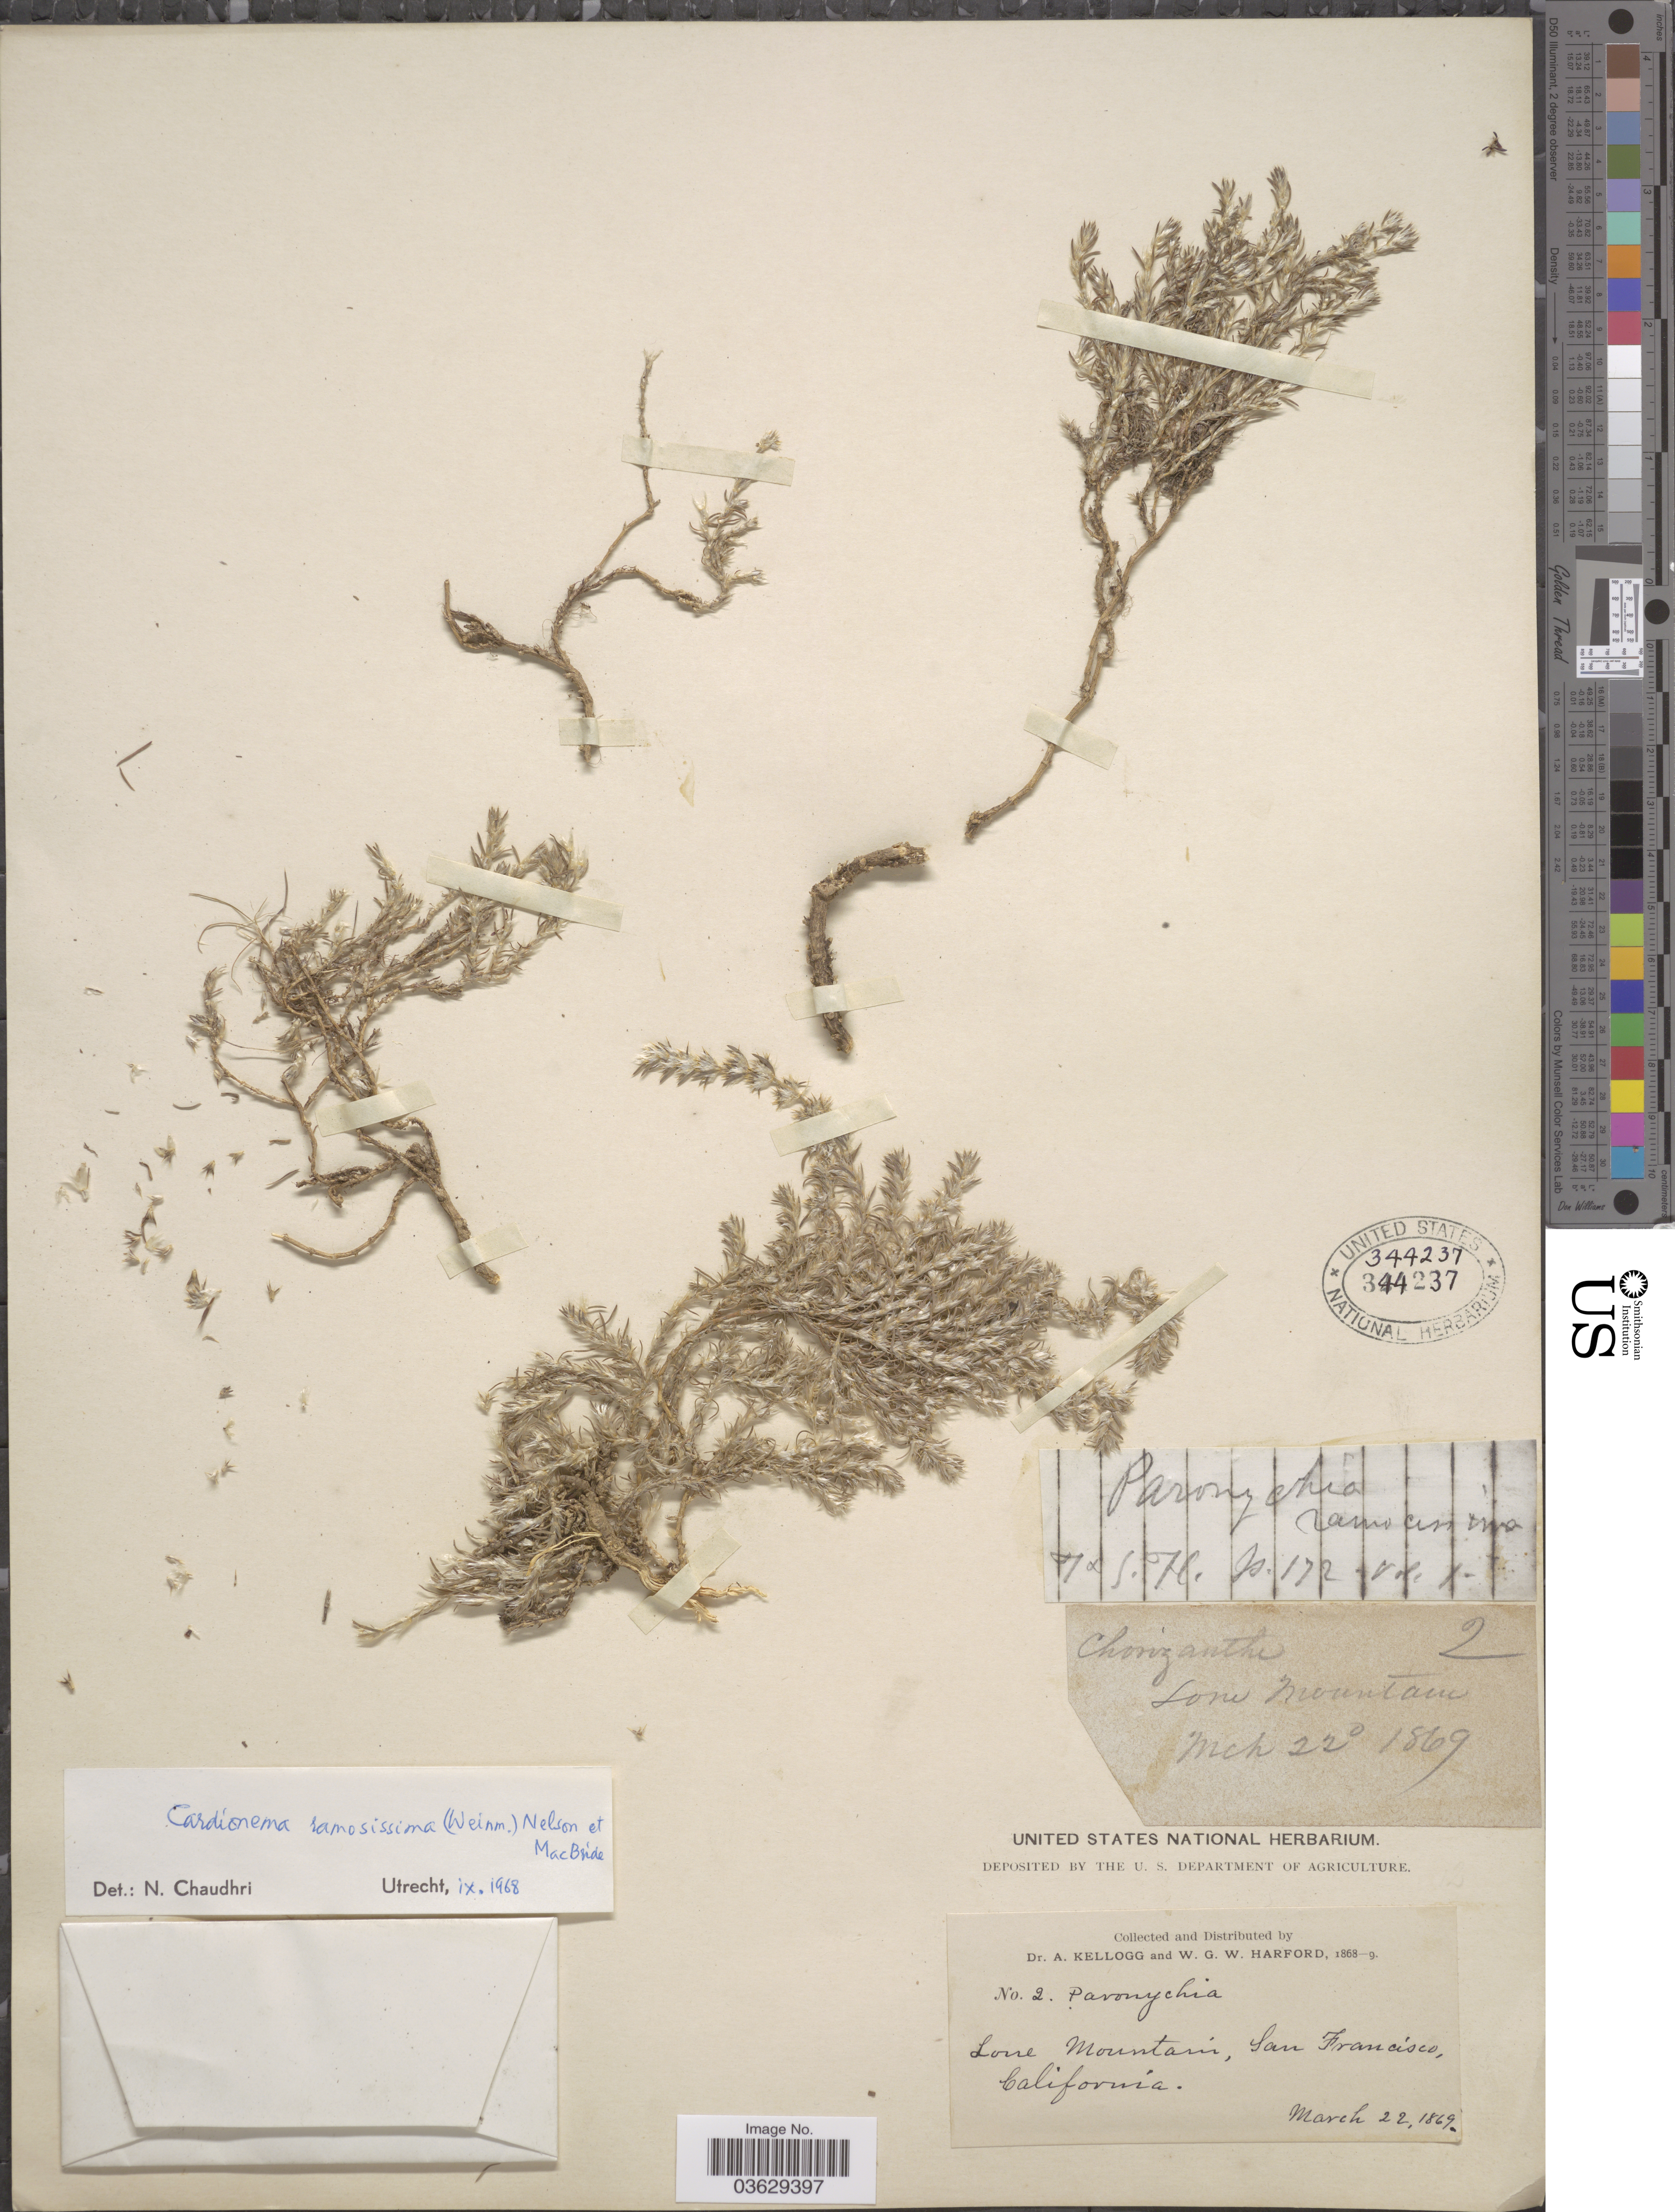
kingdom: Plantae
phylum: Tracheophyta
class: Magnoliopsida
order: Caryophyllales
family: Caryophyllaceae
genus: Cardionema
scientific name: Cardionema ramosissimum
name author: (Weinm.) A. Nelson & J.F. Macbr.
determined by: Chaudhri, M. N.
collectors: A. Kellogg & W. G. W. Harford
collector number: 2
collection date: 1869-03-22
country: United States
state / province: California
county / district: San Francisco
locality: Lone Mountain, San Francisco.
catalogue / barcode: US 344237